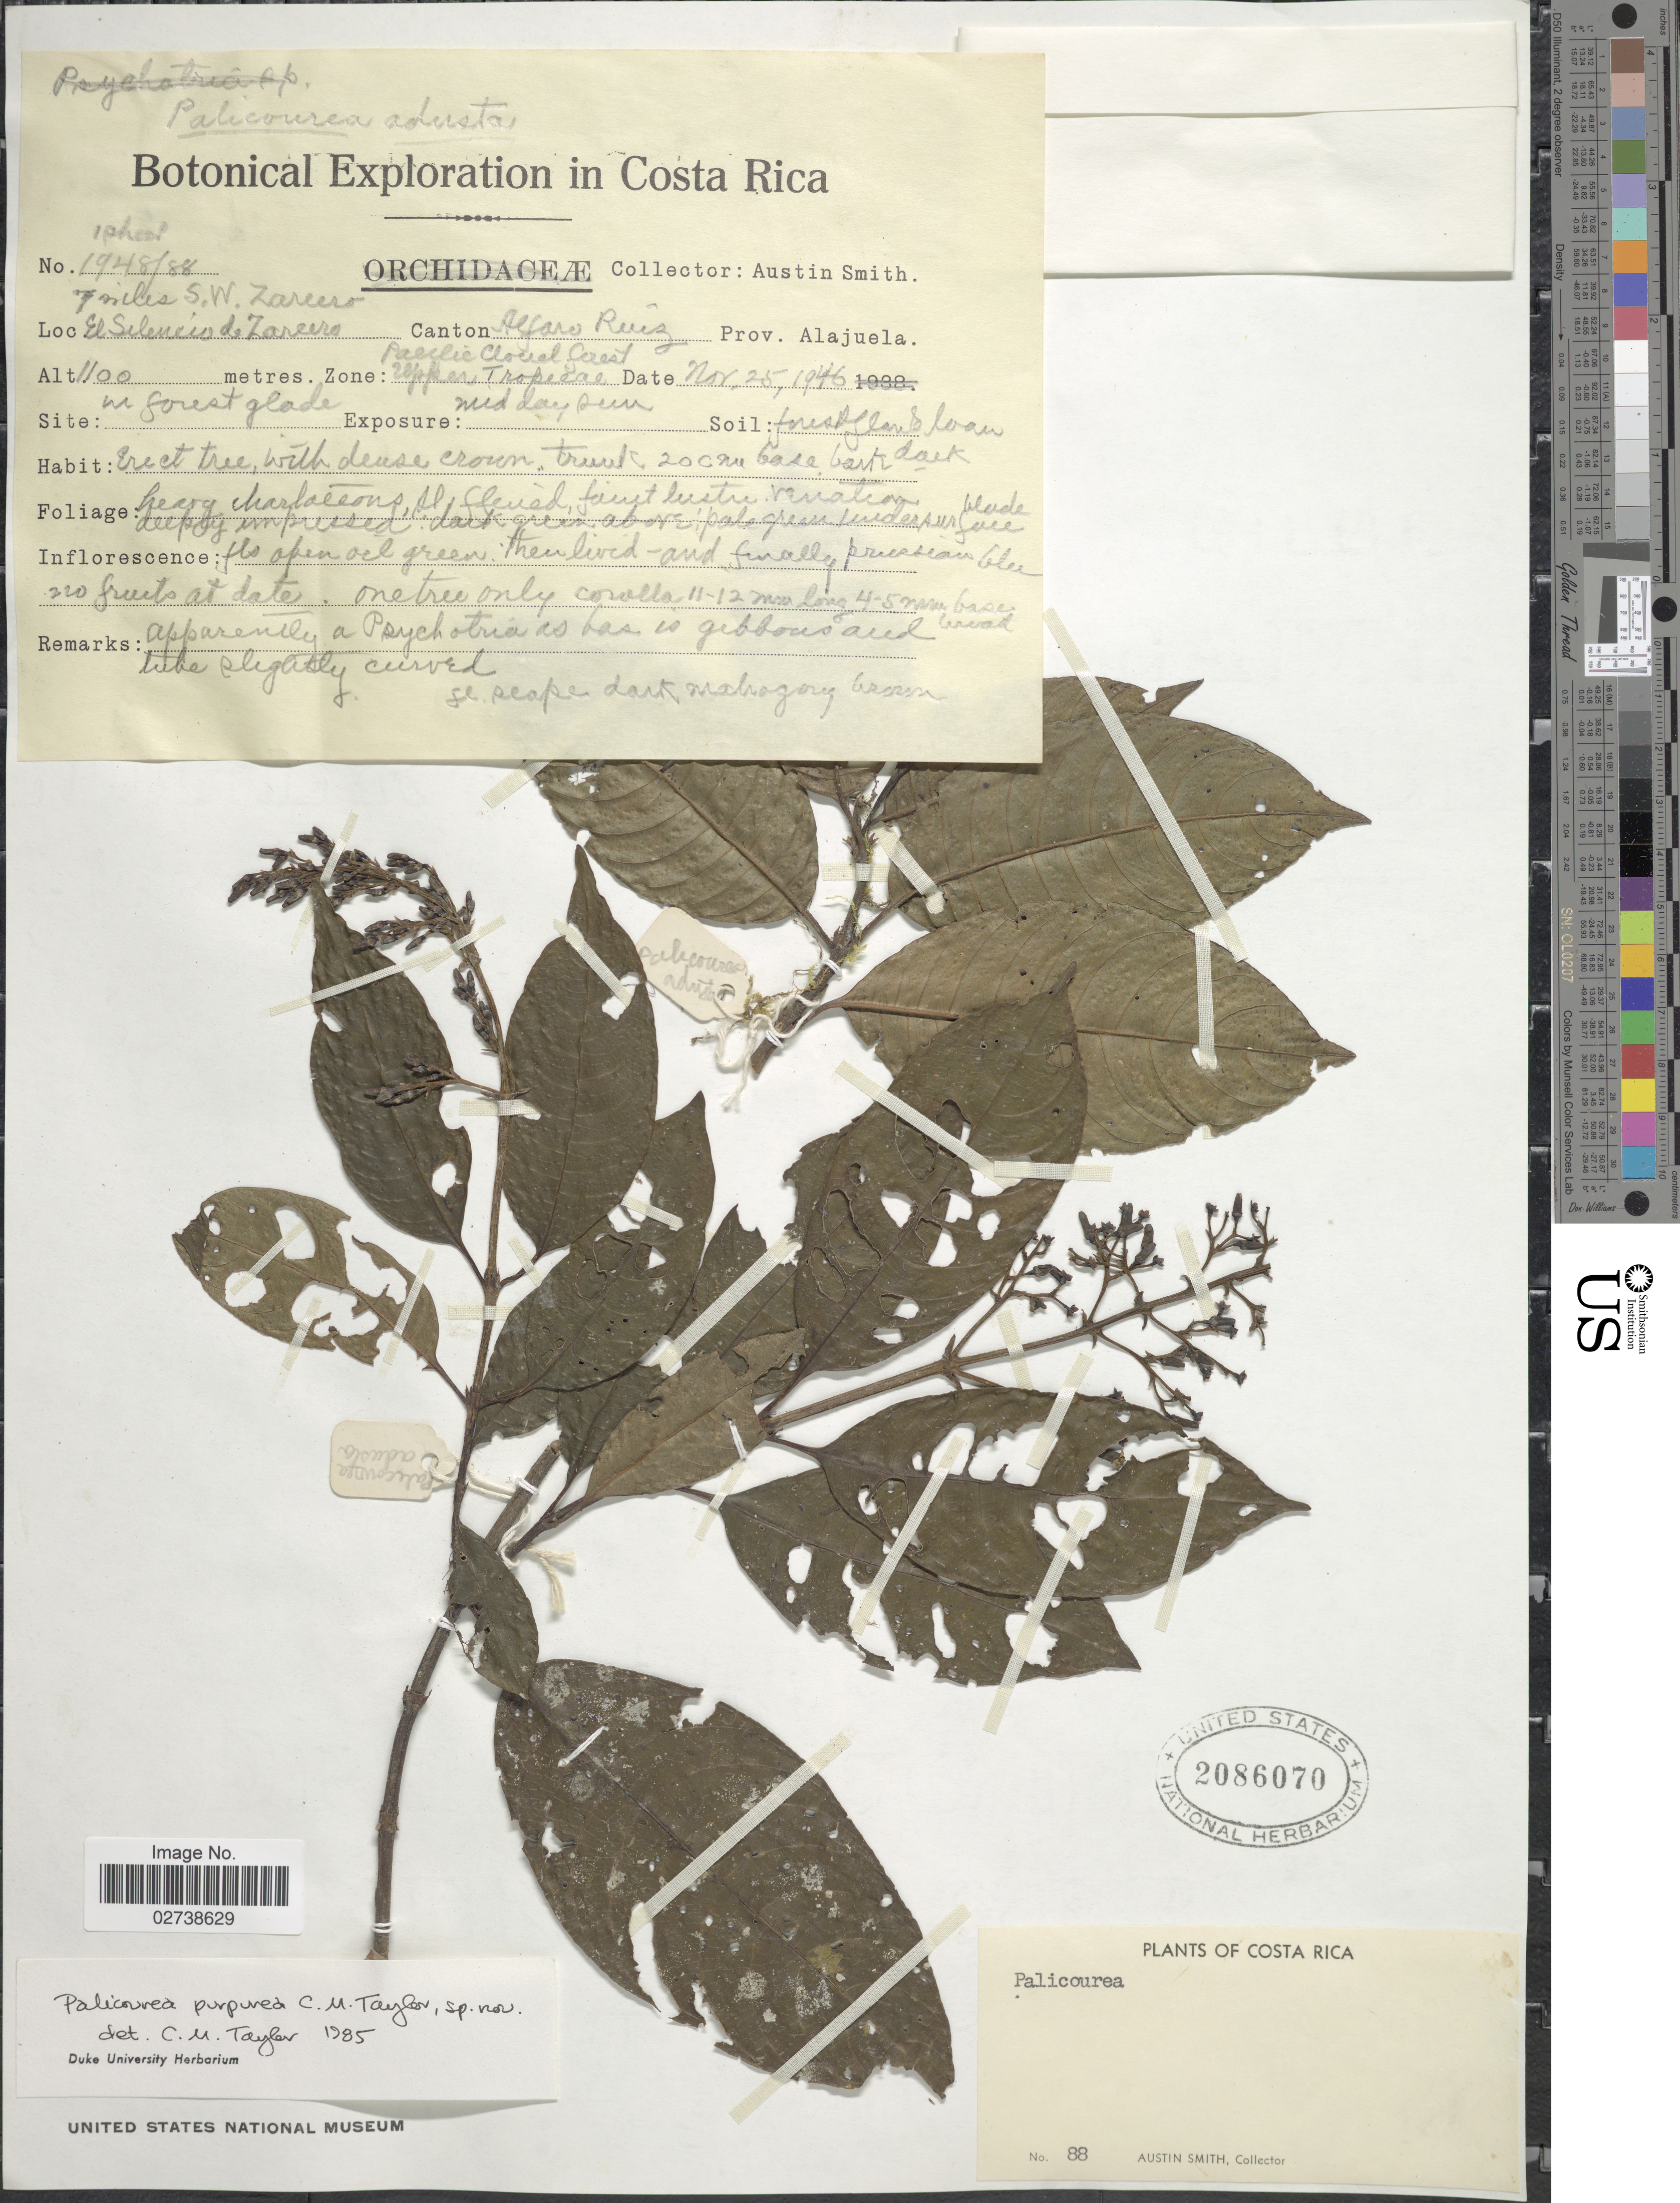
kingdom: Plantae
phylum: Tracheophyta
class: Magnoliopsida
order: Gentianales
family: Rubiaceae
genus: Palicourea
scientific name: Palicourea purpurea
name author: C.M. Taylor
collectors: Aust P. Smith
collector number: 1948/88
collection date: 1946-11-25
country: Costa Rica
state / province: Alajuela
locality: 7 miles S.W. Zarcero, El Silencio de Zarcero, Canton Alfaro Ruiz, Pacific Cloud forest, Upper Tropical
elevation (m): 1100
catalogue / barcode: US 2086070